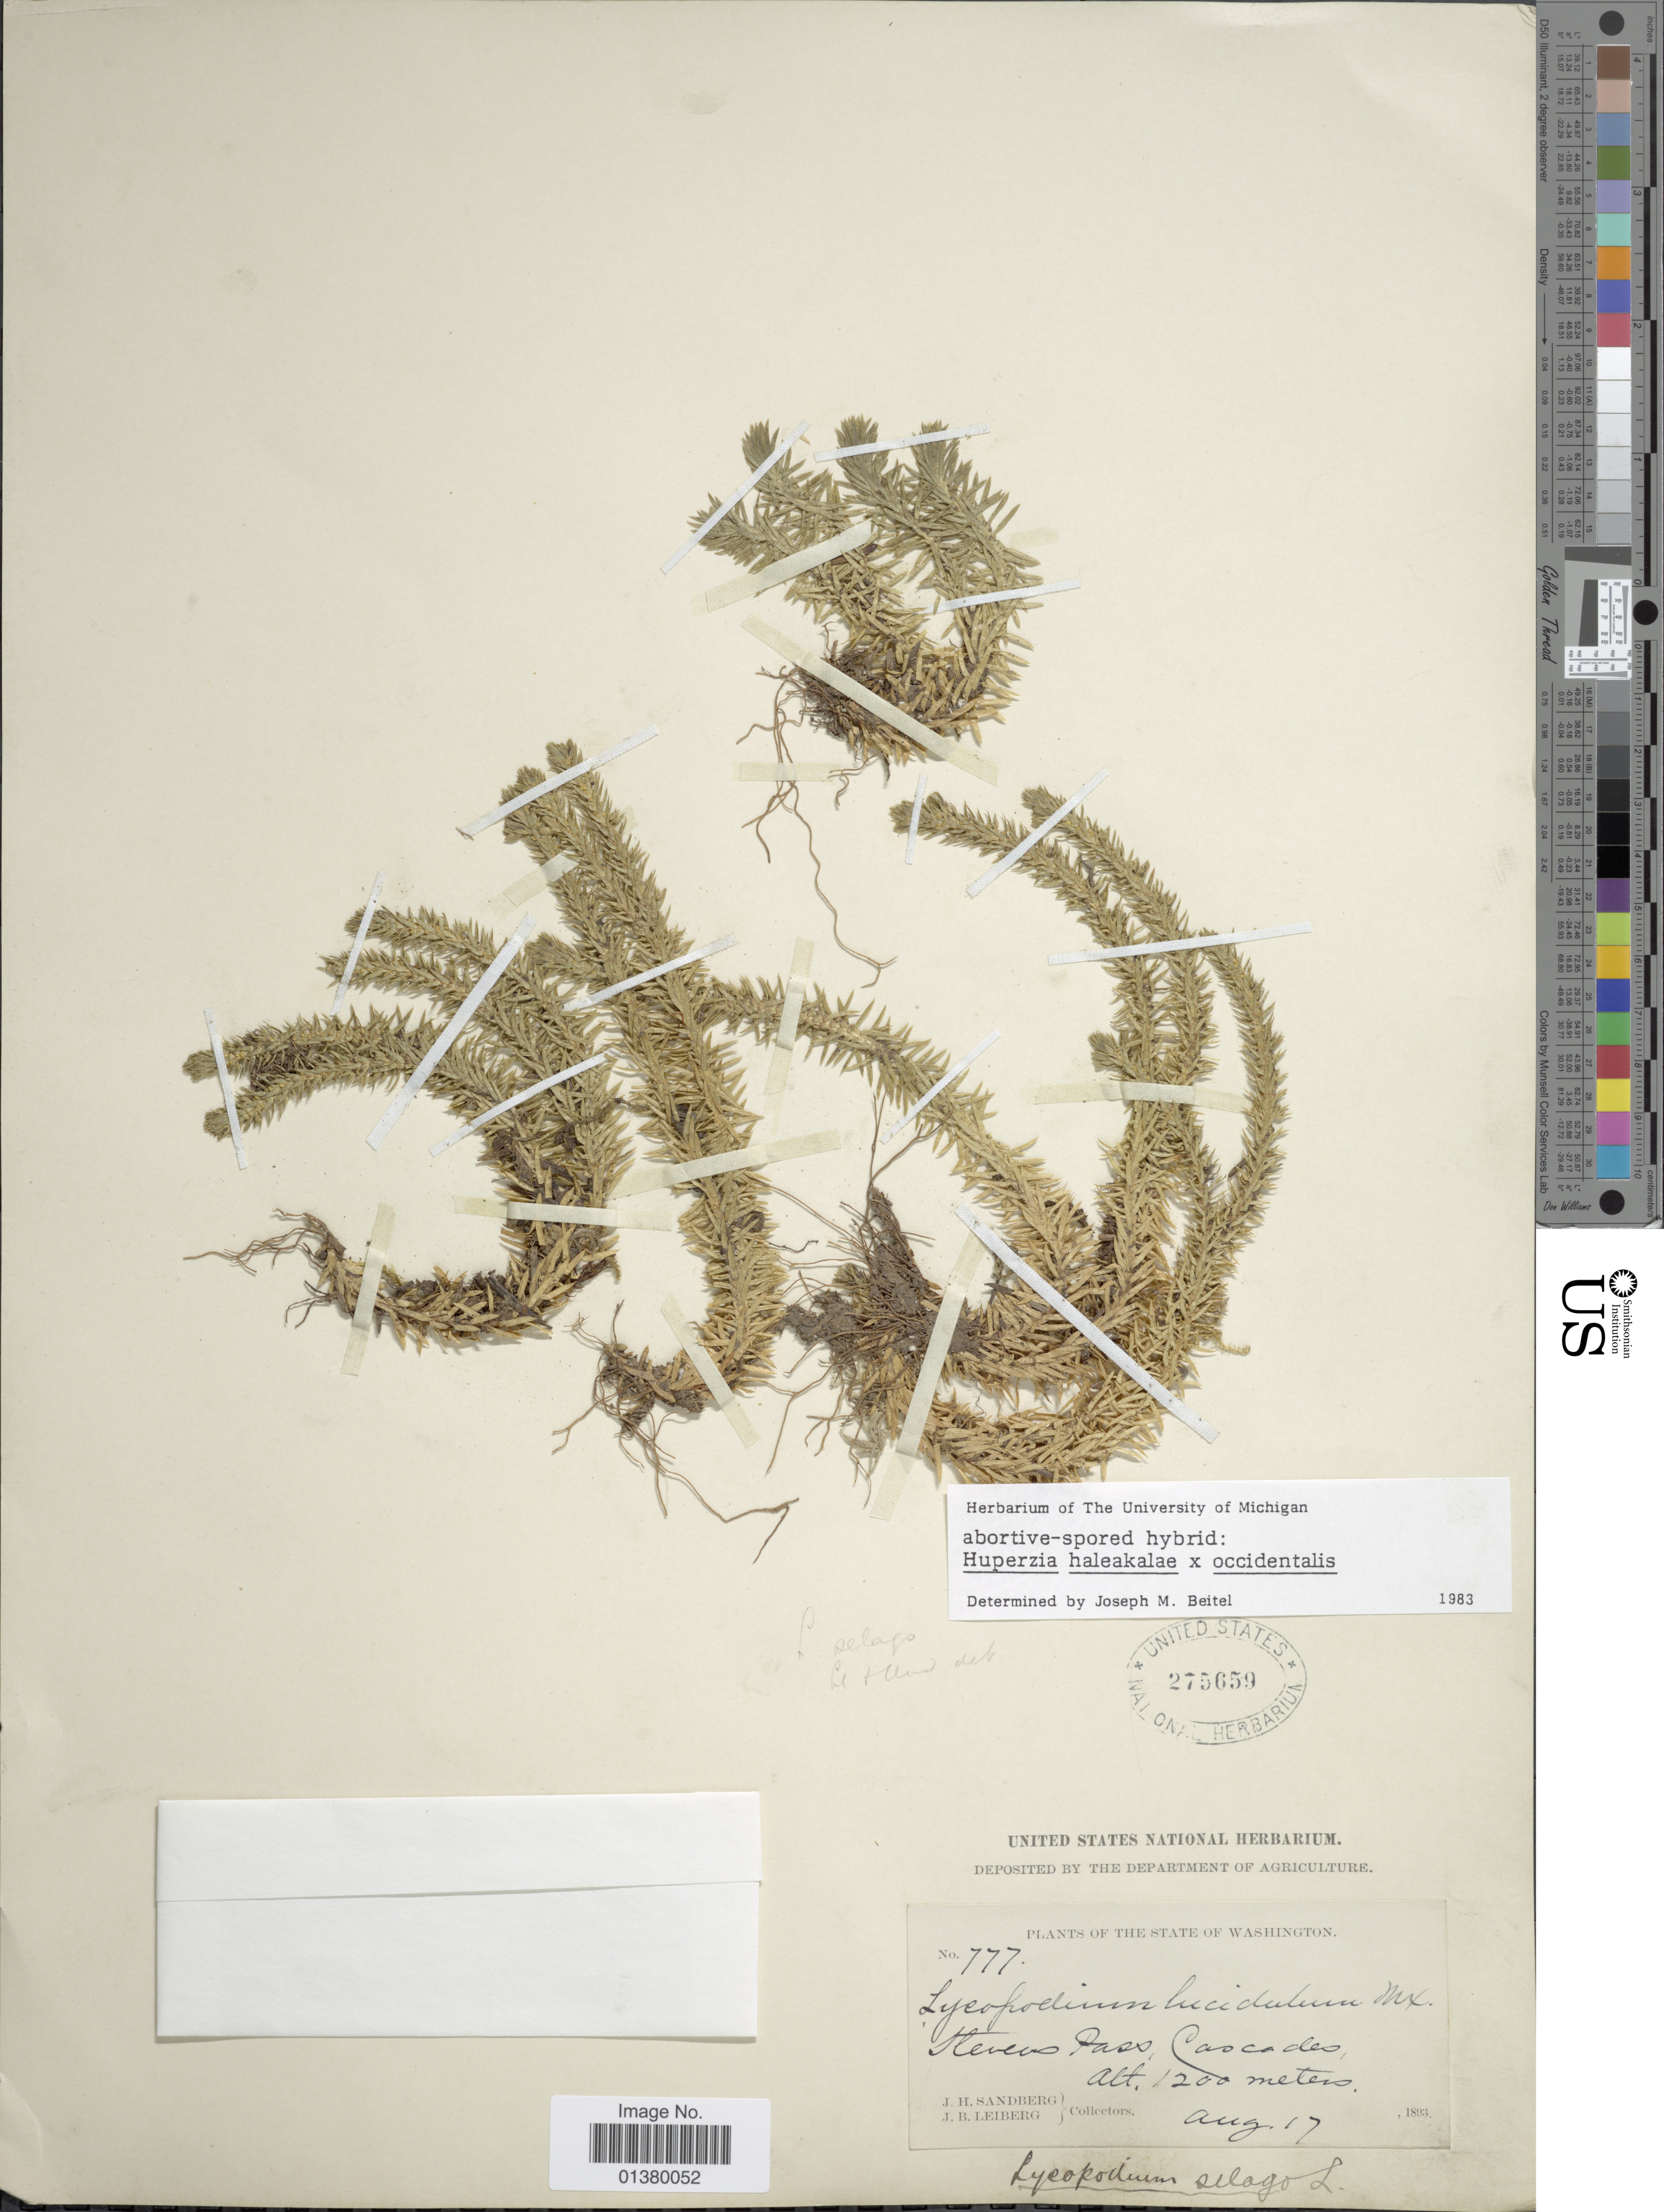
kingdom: Plantae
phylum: Tracheophyta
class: Lycopodiopsida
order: Lycopodiales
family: Lycopodiaceae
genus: Huperzia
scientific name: Huperzia haleakalae x H. occidentalis (Clute) Kartesz & Gandhi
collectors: J. H. Sandberg & J. B. Leiberg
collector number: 777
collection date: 1893-08-17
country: United States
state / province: Washington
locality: Stevens Pass, Cascades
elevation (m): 1200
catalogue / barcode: US 275659